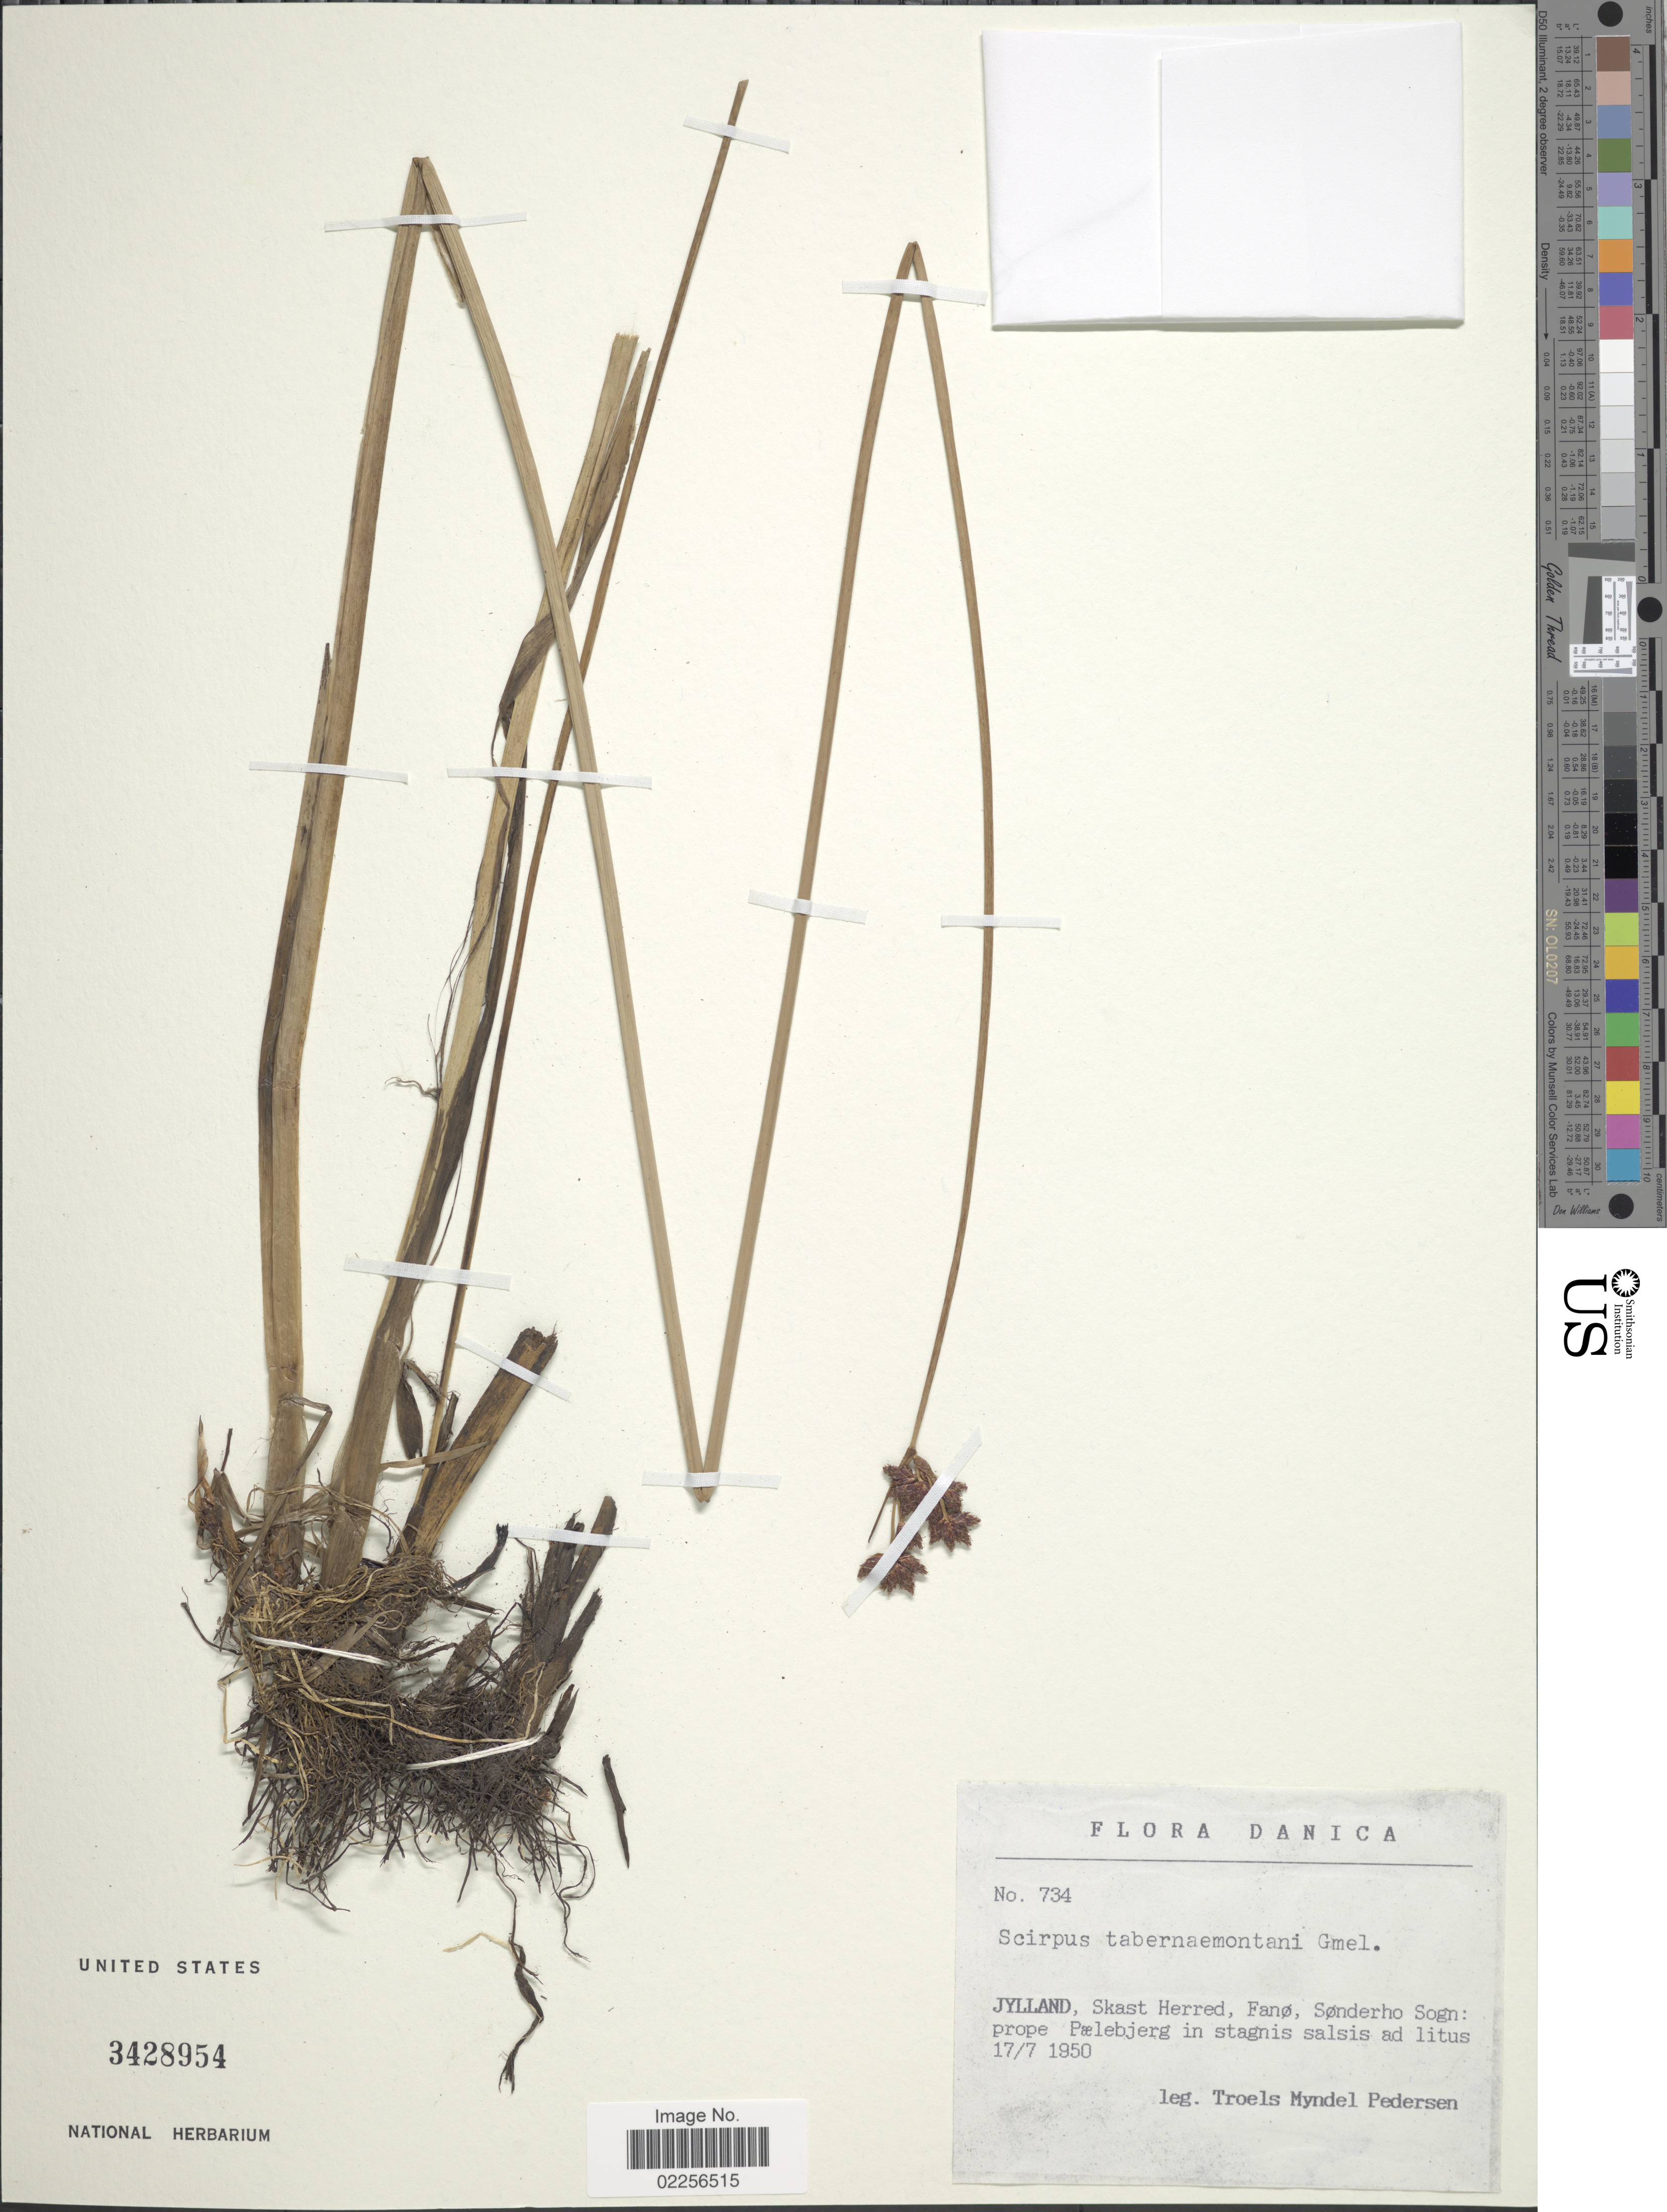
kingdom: Plantae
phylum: Tracheophyta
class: Liliopsida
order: Poales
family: Cyperaceae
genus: Schoenoplectus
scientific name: Schoenoplectus tabernaemontani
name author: (C.C. Gmel.) Palla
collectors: T. Pederson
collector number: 734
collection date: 1950-07-17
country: Denmark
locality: Danica, Jylland, Skast Herred, Fano, Sonderho Sogn, prope Paelebjerg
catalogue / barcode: US 3428954